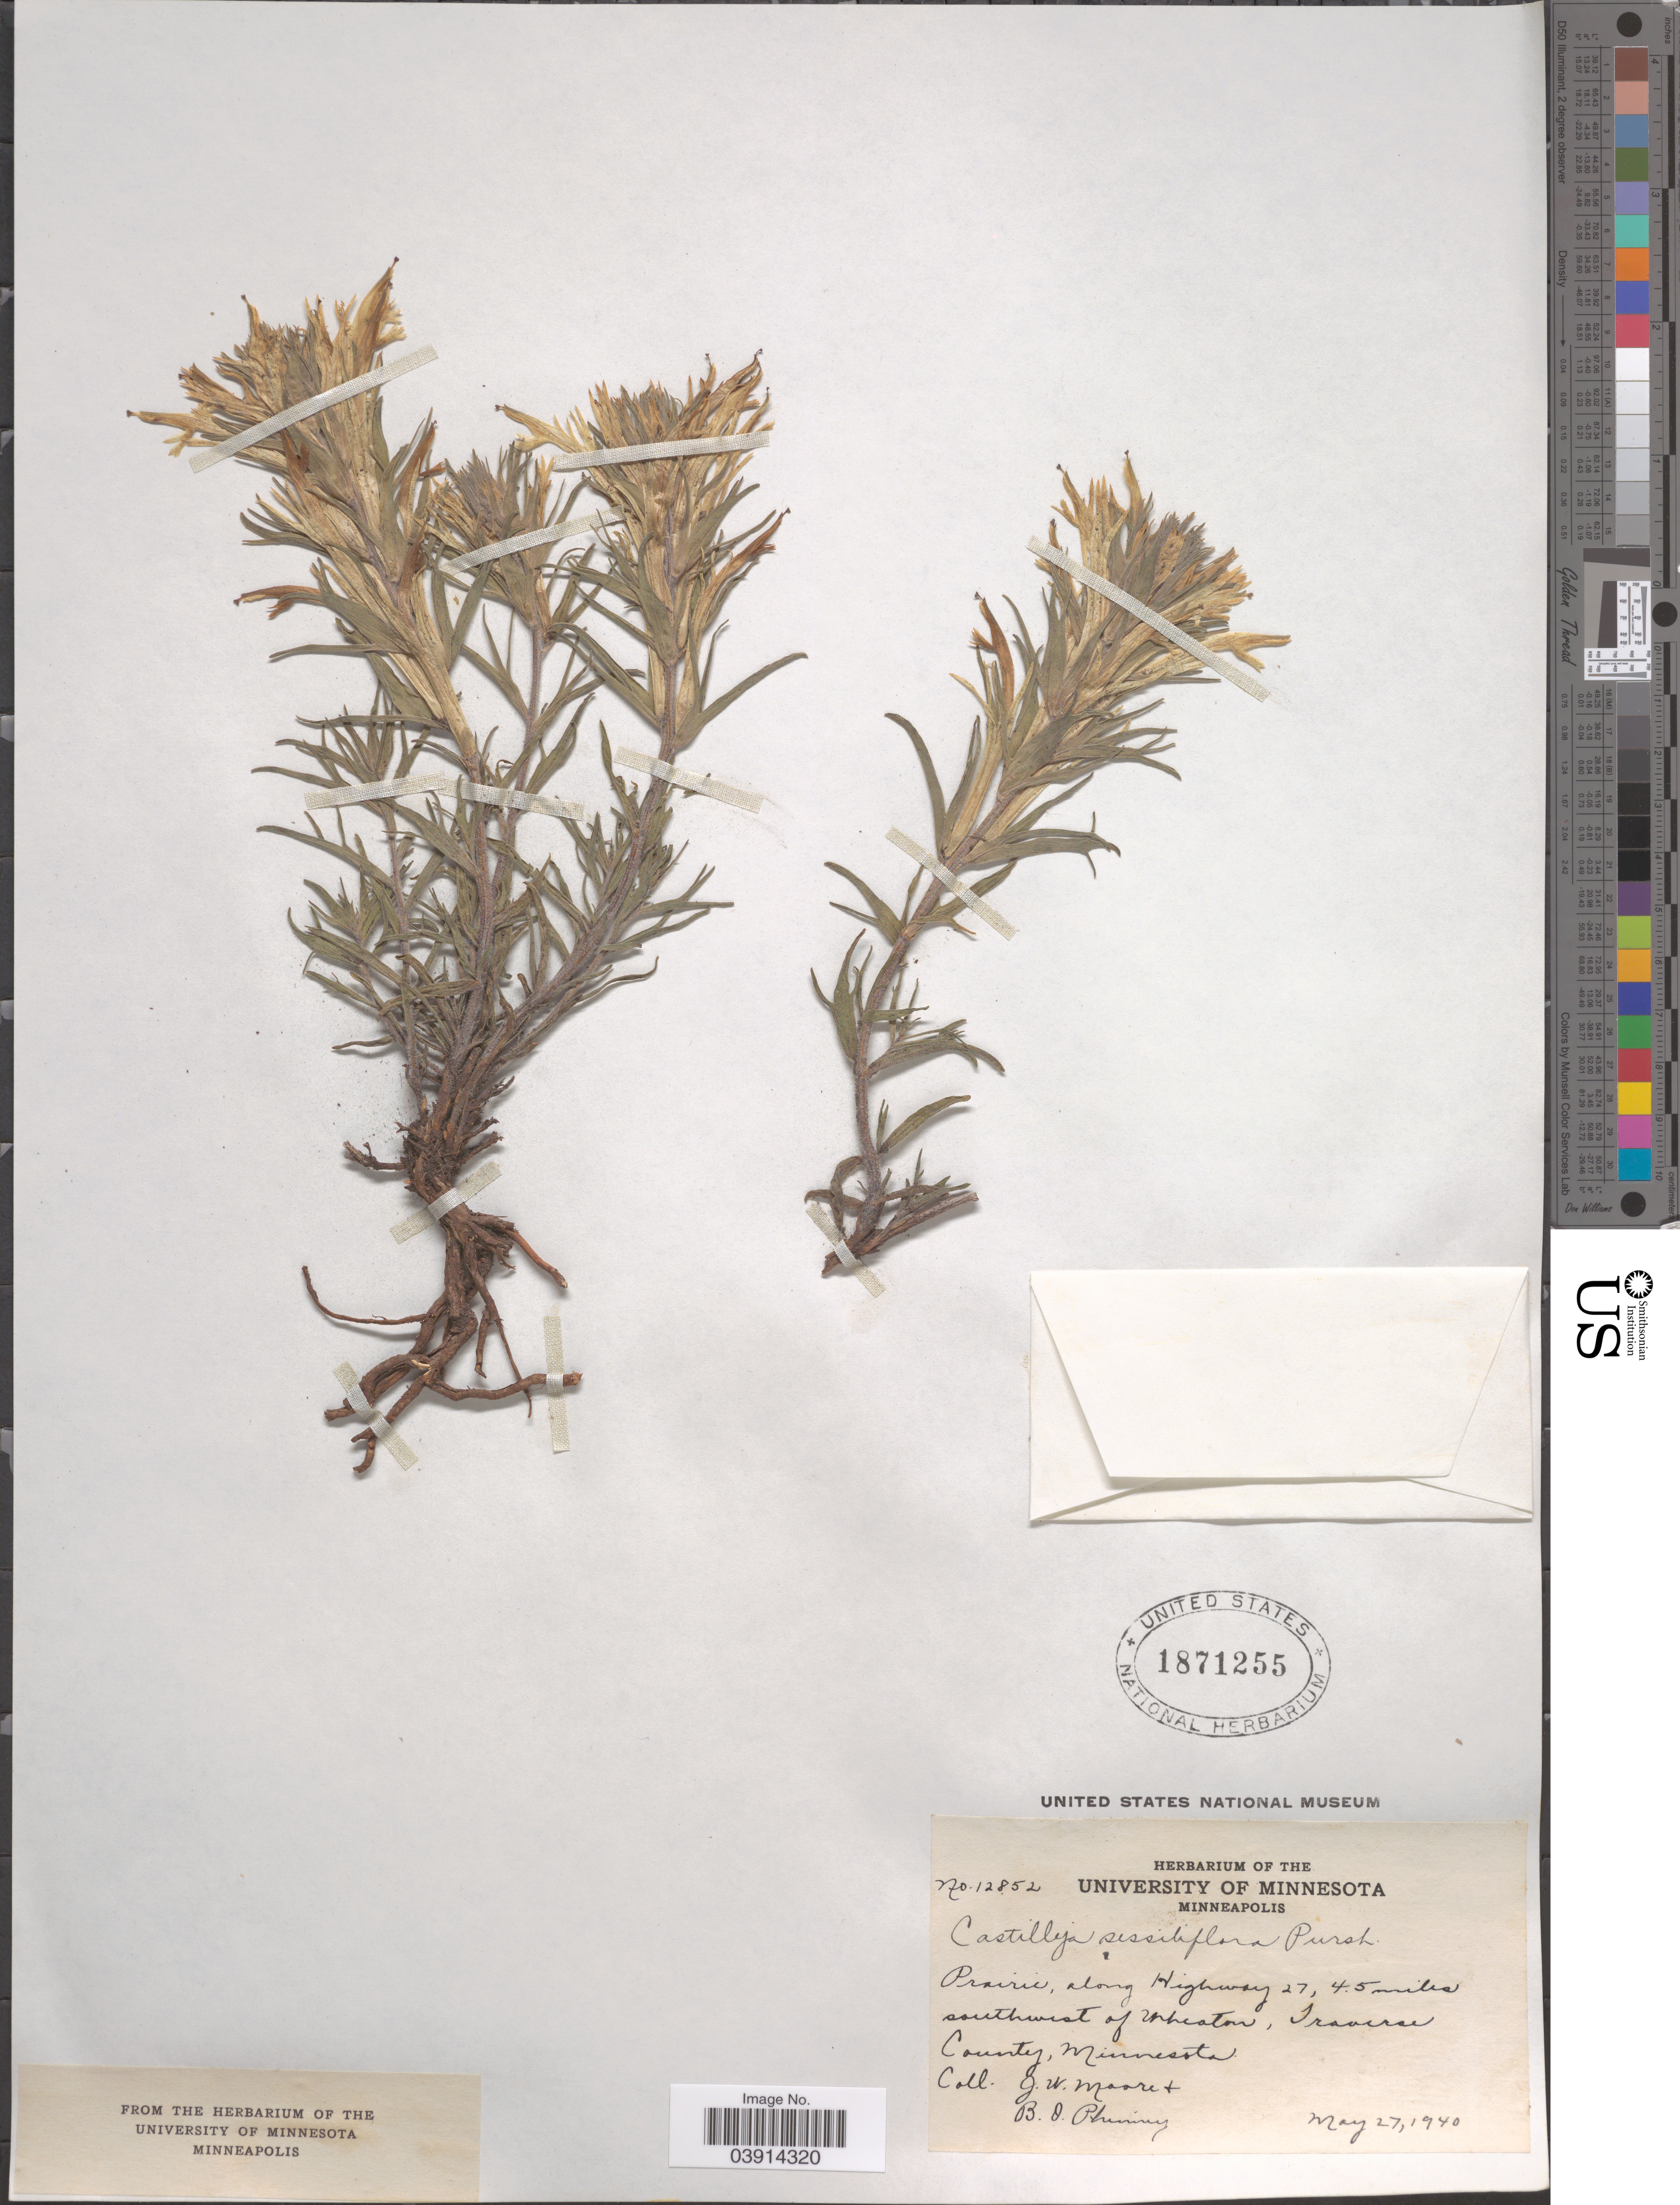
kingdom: Plantae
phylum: Tracheophyta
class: Magnoliopsida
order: Lamiales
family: Orobanchaceae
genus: Castilleja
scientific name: Castilleja sessiliflora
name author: Pursh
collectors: J. Moore & B. Phinney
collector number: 12852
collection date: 1940-05-27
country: United States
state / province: Minnesota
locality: Prairie, along Highway 27, 4.5 miles southwest of Wheaton, Traverse County.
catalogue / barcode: US 1871255